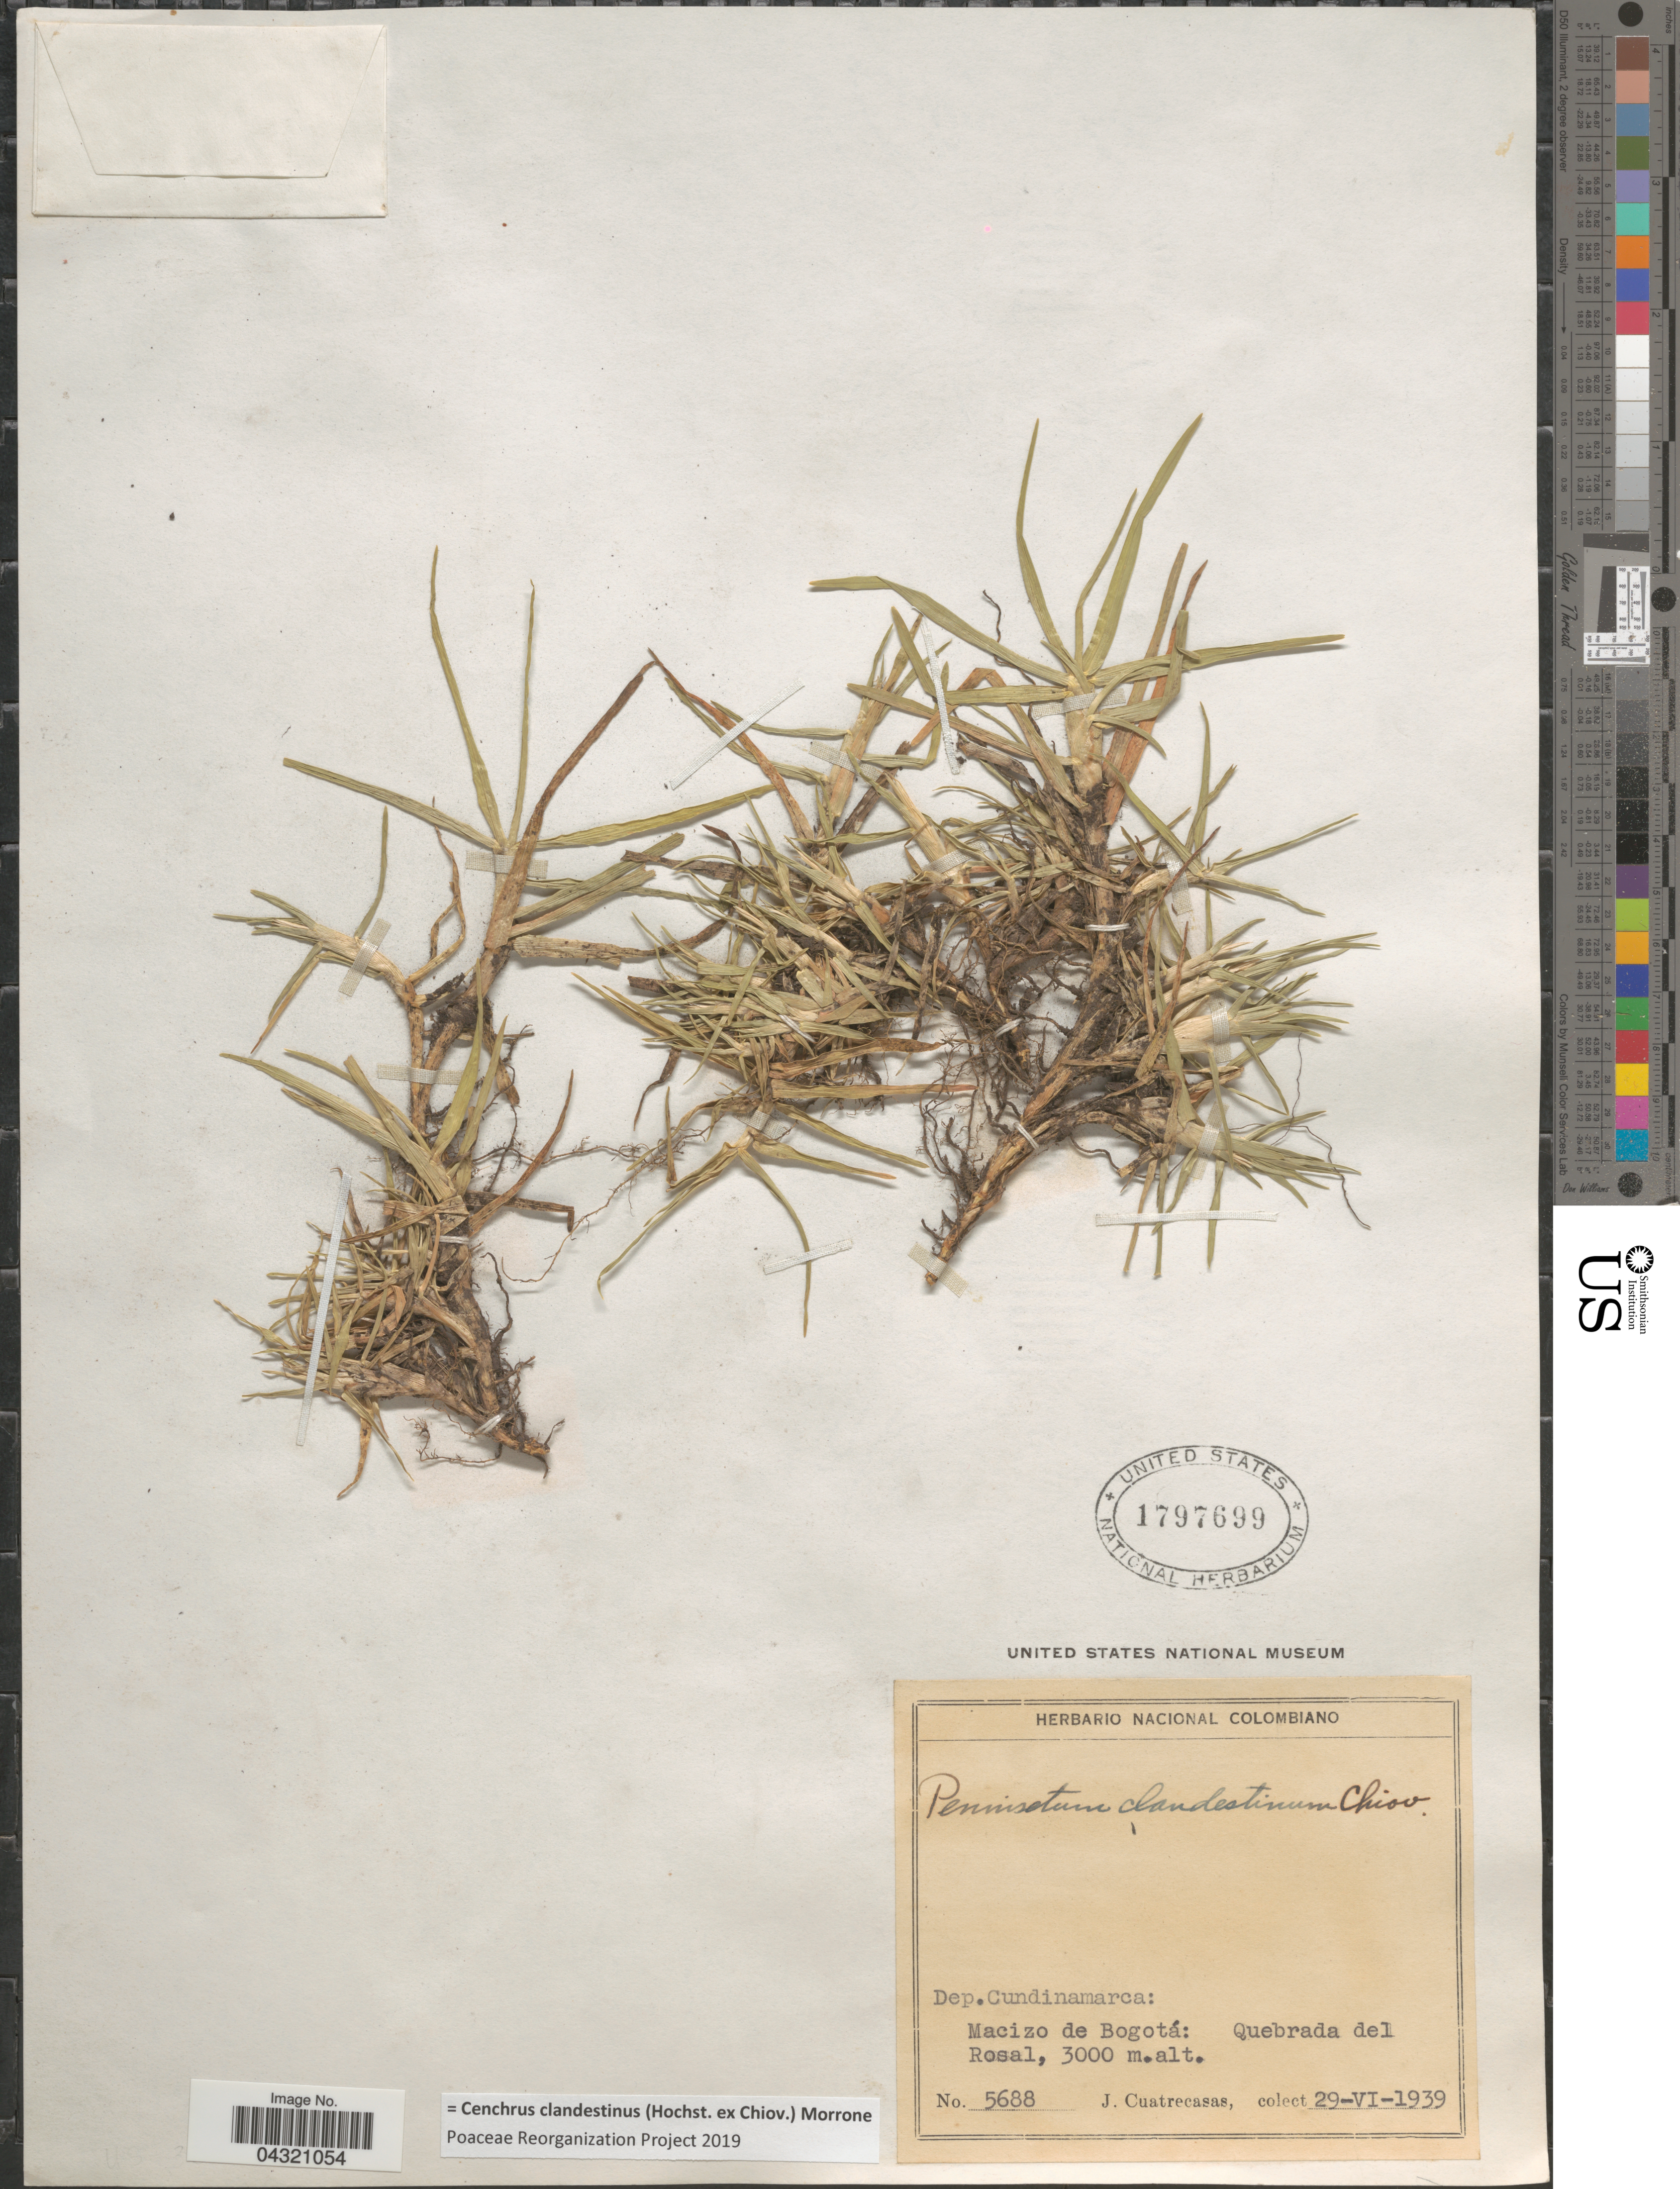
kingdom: Plantae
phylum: Tracheophyta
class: Liliopsida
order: Poales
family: Poaceae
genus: Cenchrus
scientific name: Cenchrus clandestinus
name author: (Hochst. & Chiov.) Morrone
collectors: J. Cuatrecasas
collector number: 5688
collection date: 1939-04-29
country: Colombia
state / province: Cundinamarca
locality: Dep. Cundinamarca: Macizo de Bogotá: Quebrada del Rosal.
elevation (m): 3000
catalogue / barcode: US 1797699